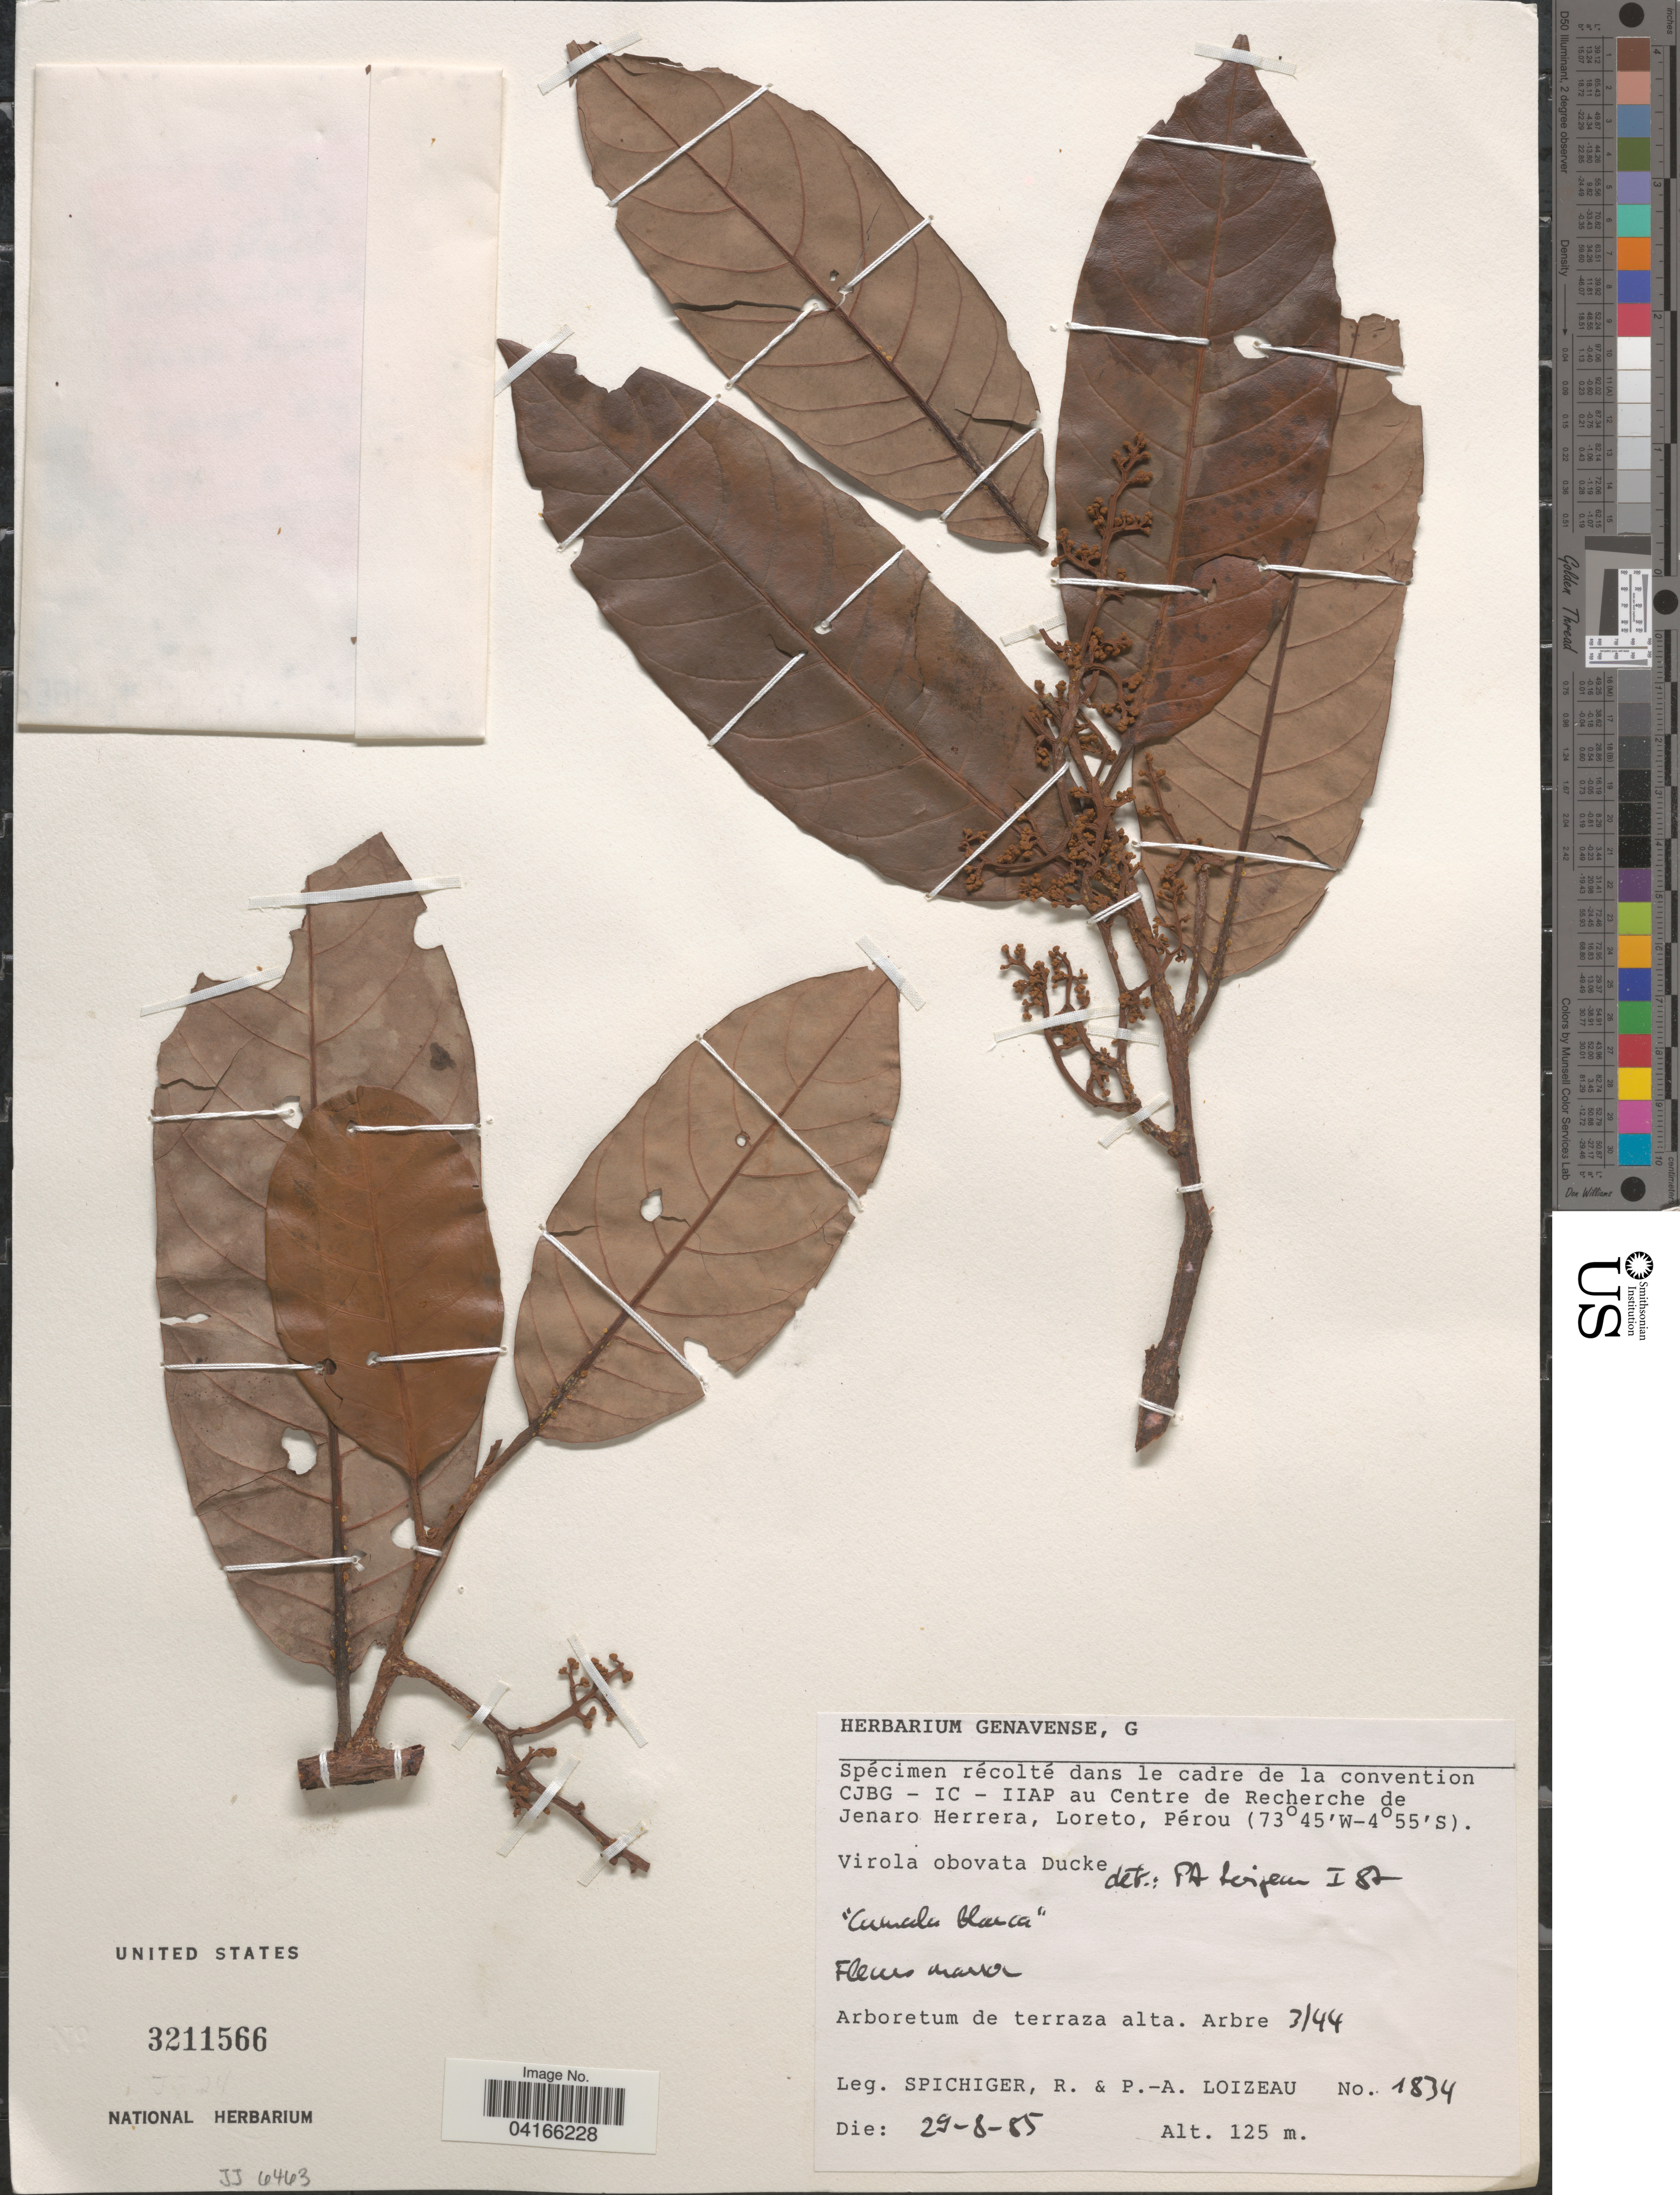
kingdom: Plantae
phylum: Tracheophyta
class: Magnoliopsida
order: Magnoliales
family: Myristicaceae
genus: Virola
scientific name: Virola obovata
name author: Ducke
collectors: R. Spichiger & P. Loizeau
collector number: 1834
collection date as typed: Transcribed d/m/y: 29/8/85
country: Peru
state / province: Loreto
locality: Dans le cadre de la convention CJBG - IC - IIAP au Centre de Recherche de Jenaro Herrera.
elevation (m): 125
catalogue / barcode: US 3211566